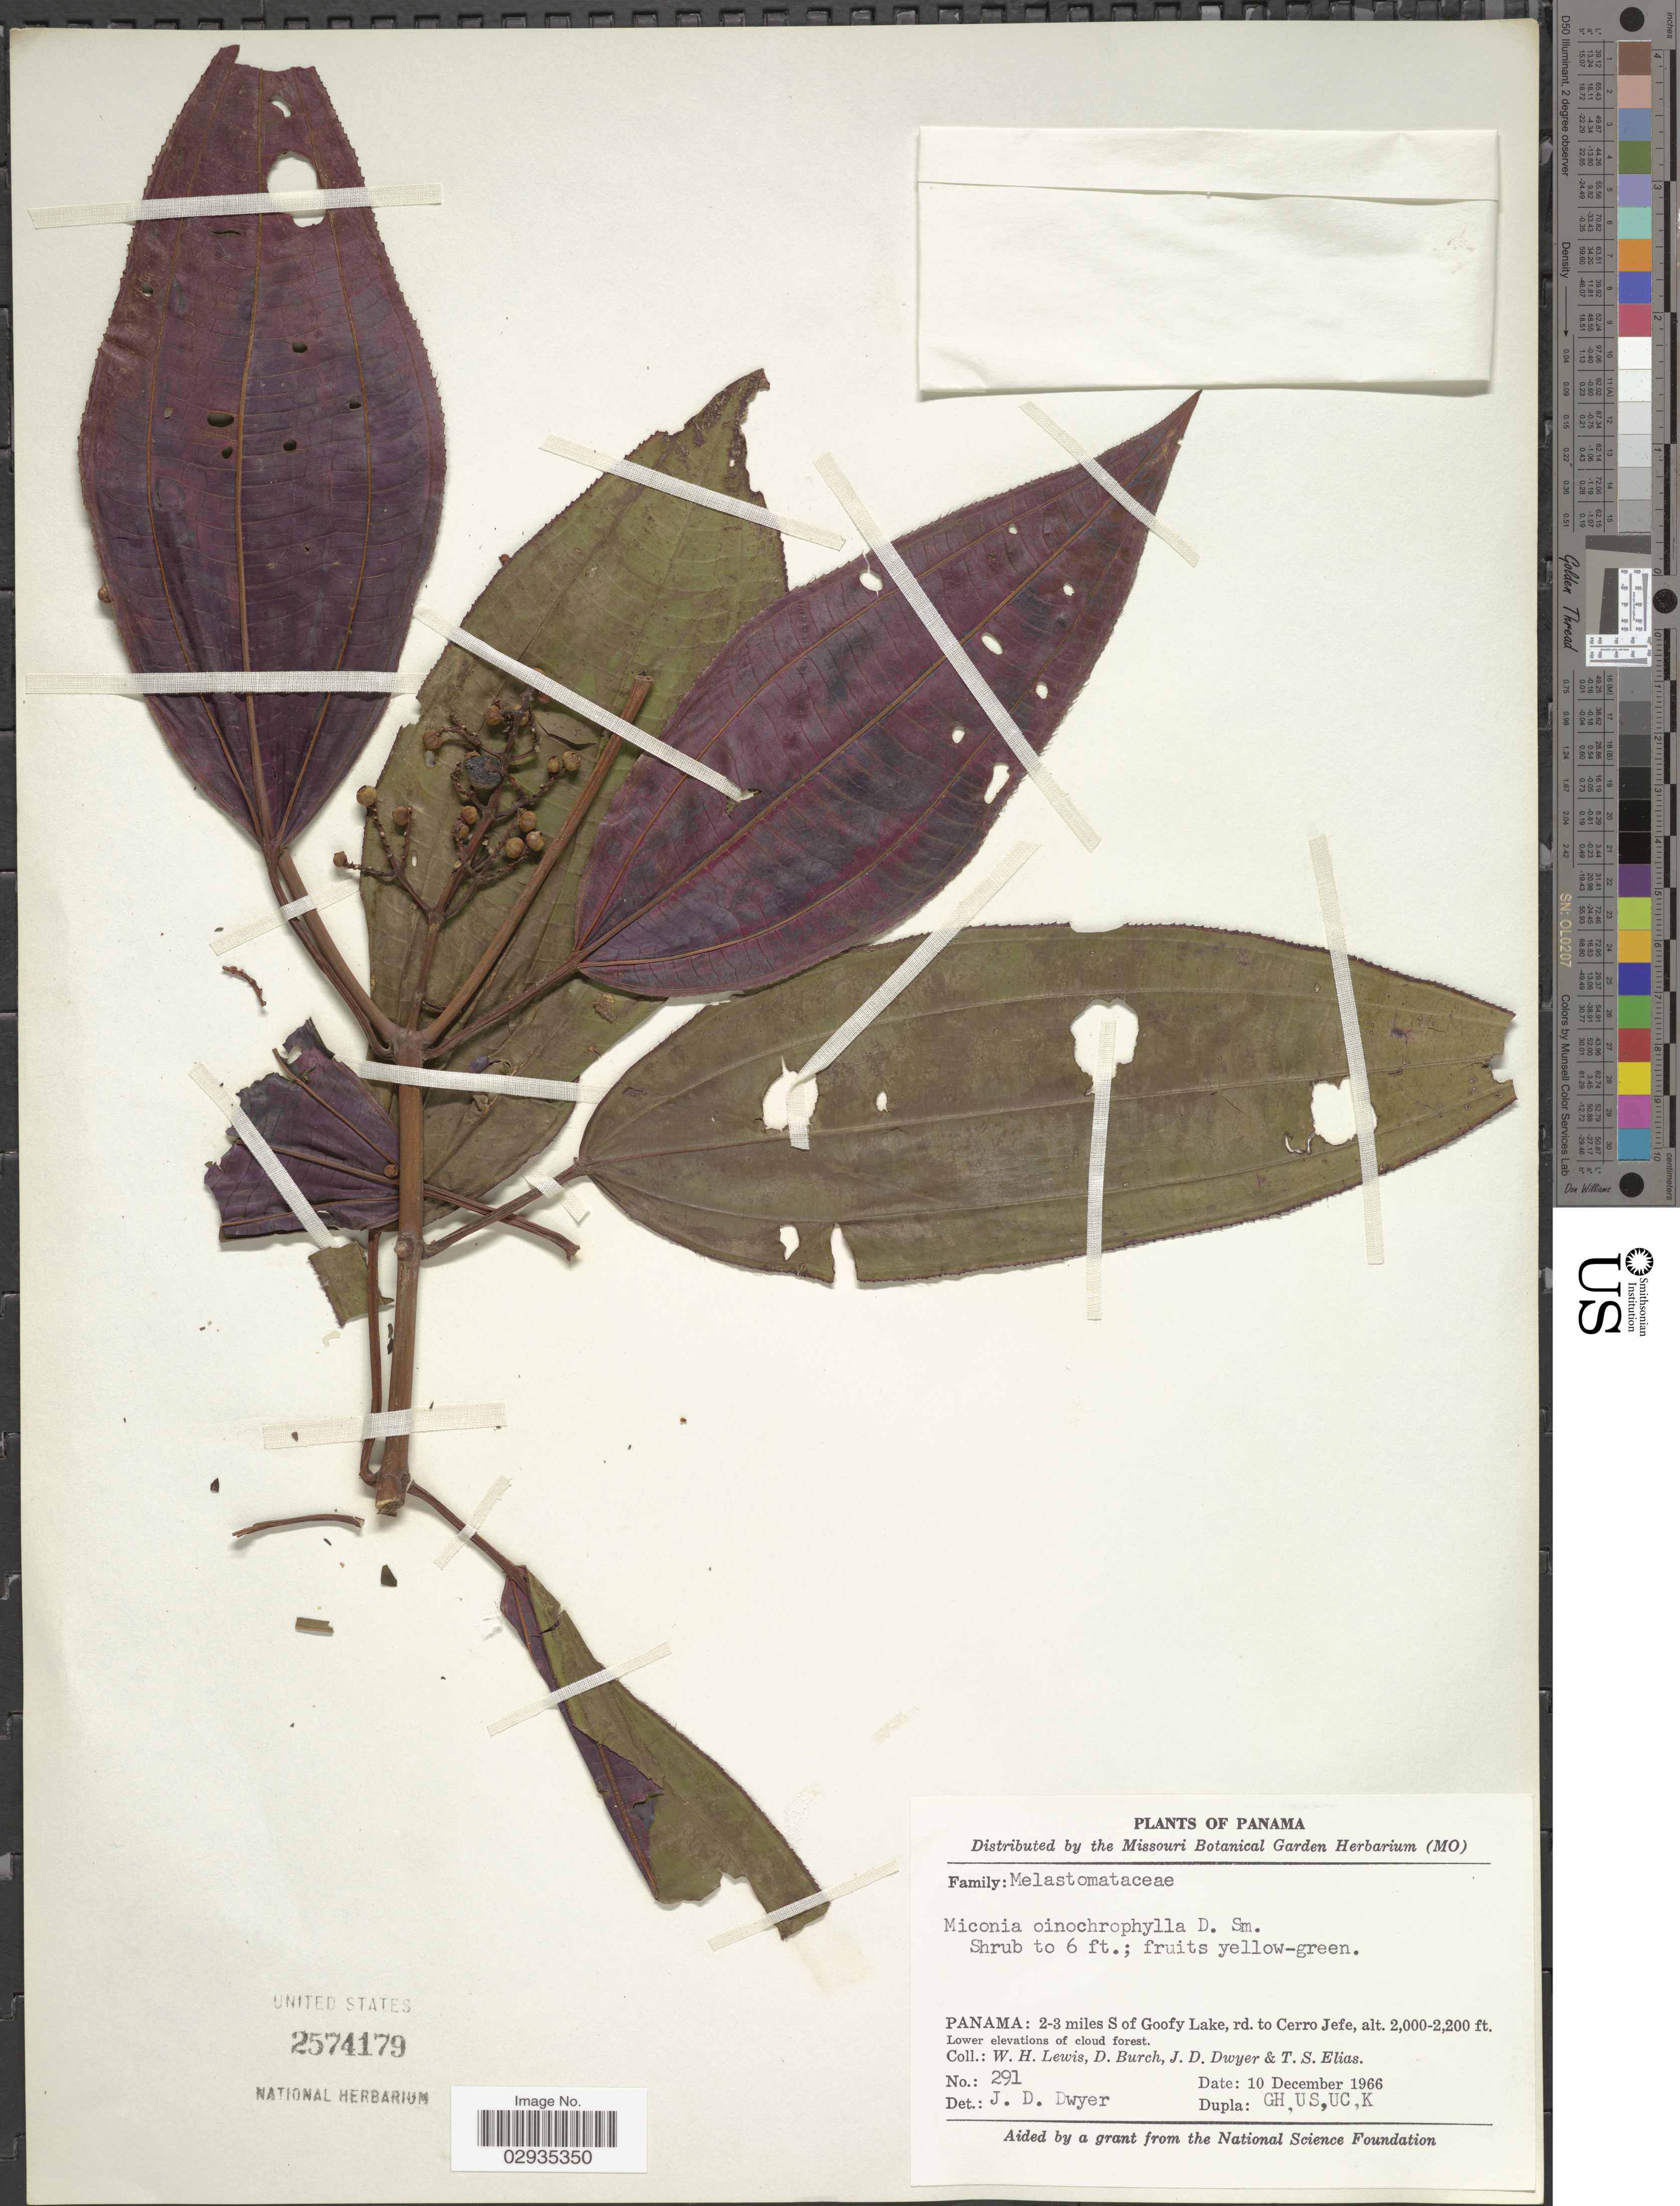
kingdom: Plantae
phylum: Tracheophyta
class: Magnoliopsida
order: Myrtales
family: Melastomataceae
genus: Miconia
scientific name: Miconia oinochrophylla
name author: Donn. Sm.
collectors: W. H. Lewis, D. Burch, J. D. Dwyer & T. S. Elias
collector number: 291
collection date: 1966-12-10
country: Panama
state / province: Panamá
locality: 2-3 miles S of Goofy Lake, rd. to Cerro Jefe.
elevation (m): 610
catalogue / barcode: US 2574179